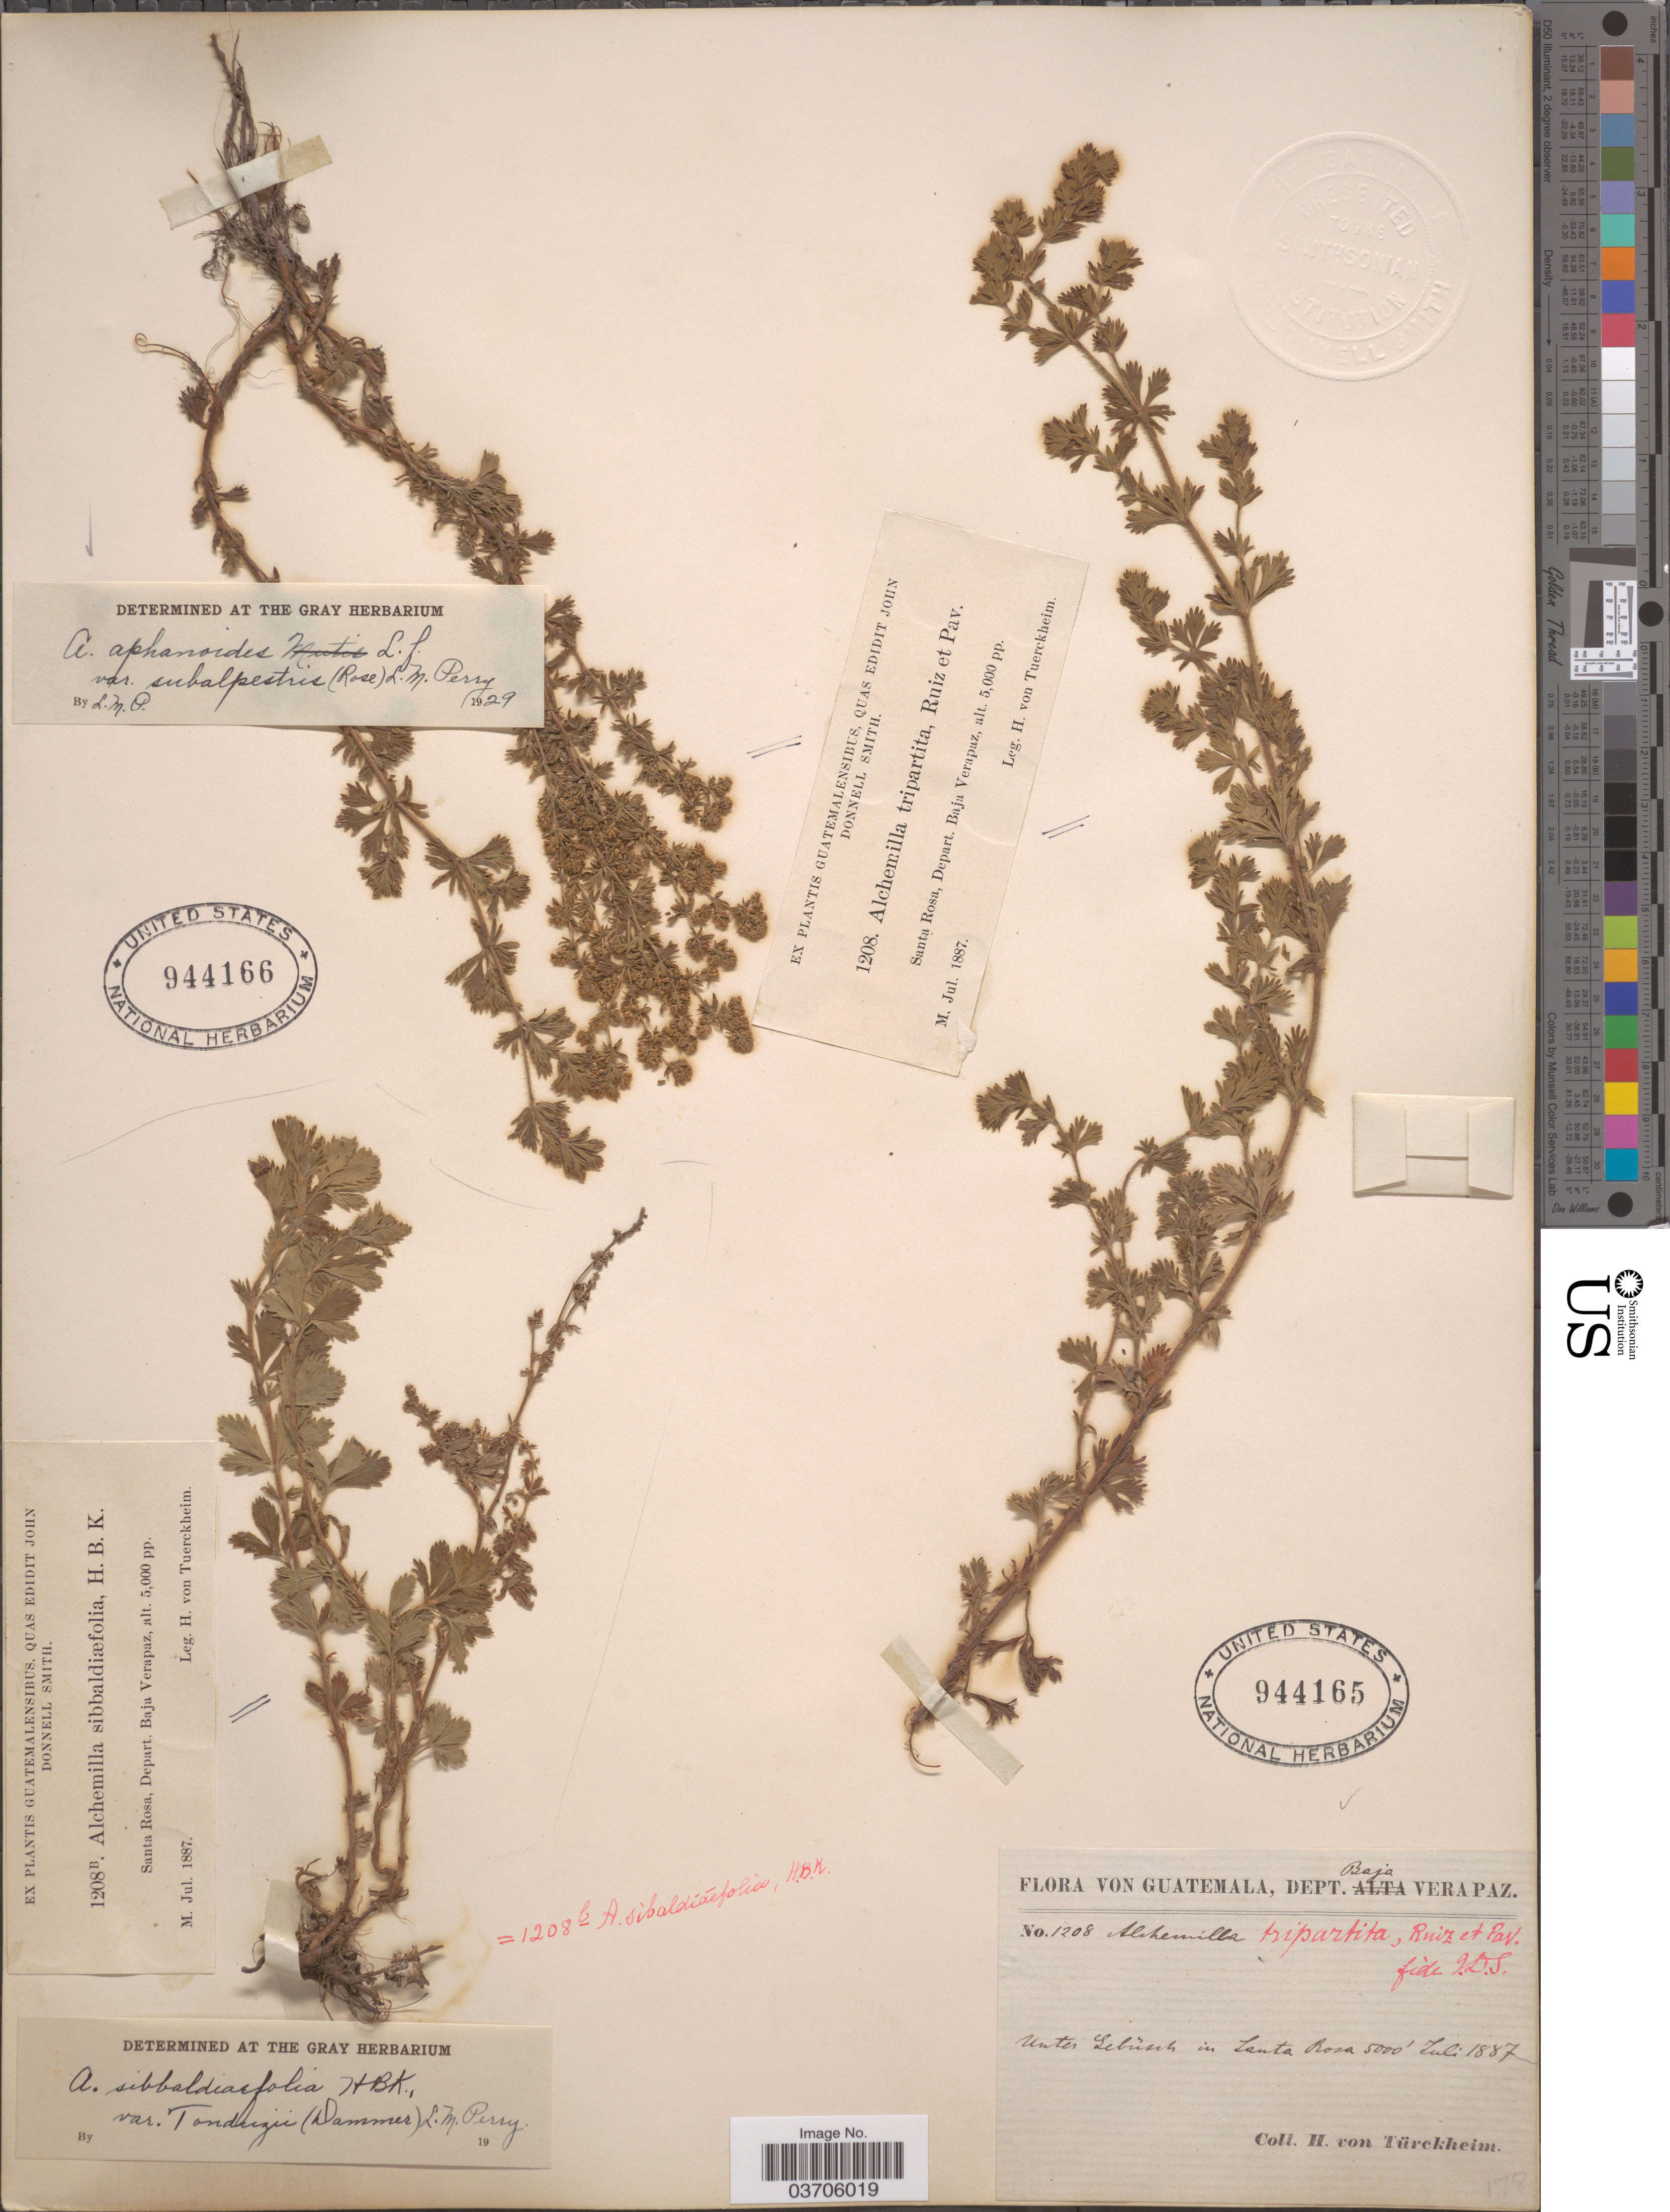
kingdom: Plantae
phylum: Tracheophyta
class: Magnoliopsida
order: Rosales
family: Rosaceae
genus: Lachemilla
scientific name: Lachemilla sibbaldiifolia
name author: (Kunth) Rydb.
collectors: H. von Tuerckheim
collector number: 1208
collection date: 1887-07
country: Guatemala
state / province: Baja Verapaz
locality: Santa Rosa, Depart. Baja Verapaz.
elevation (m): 1524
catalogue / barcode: US 944166